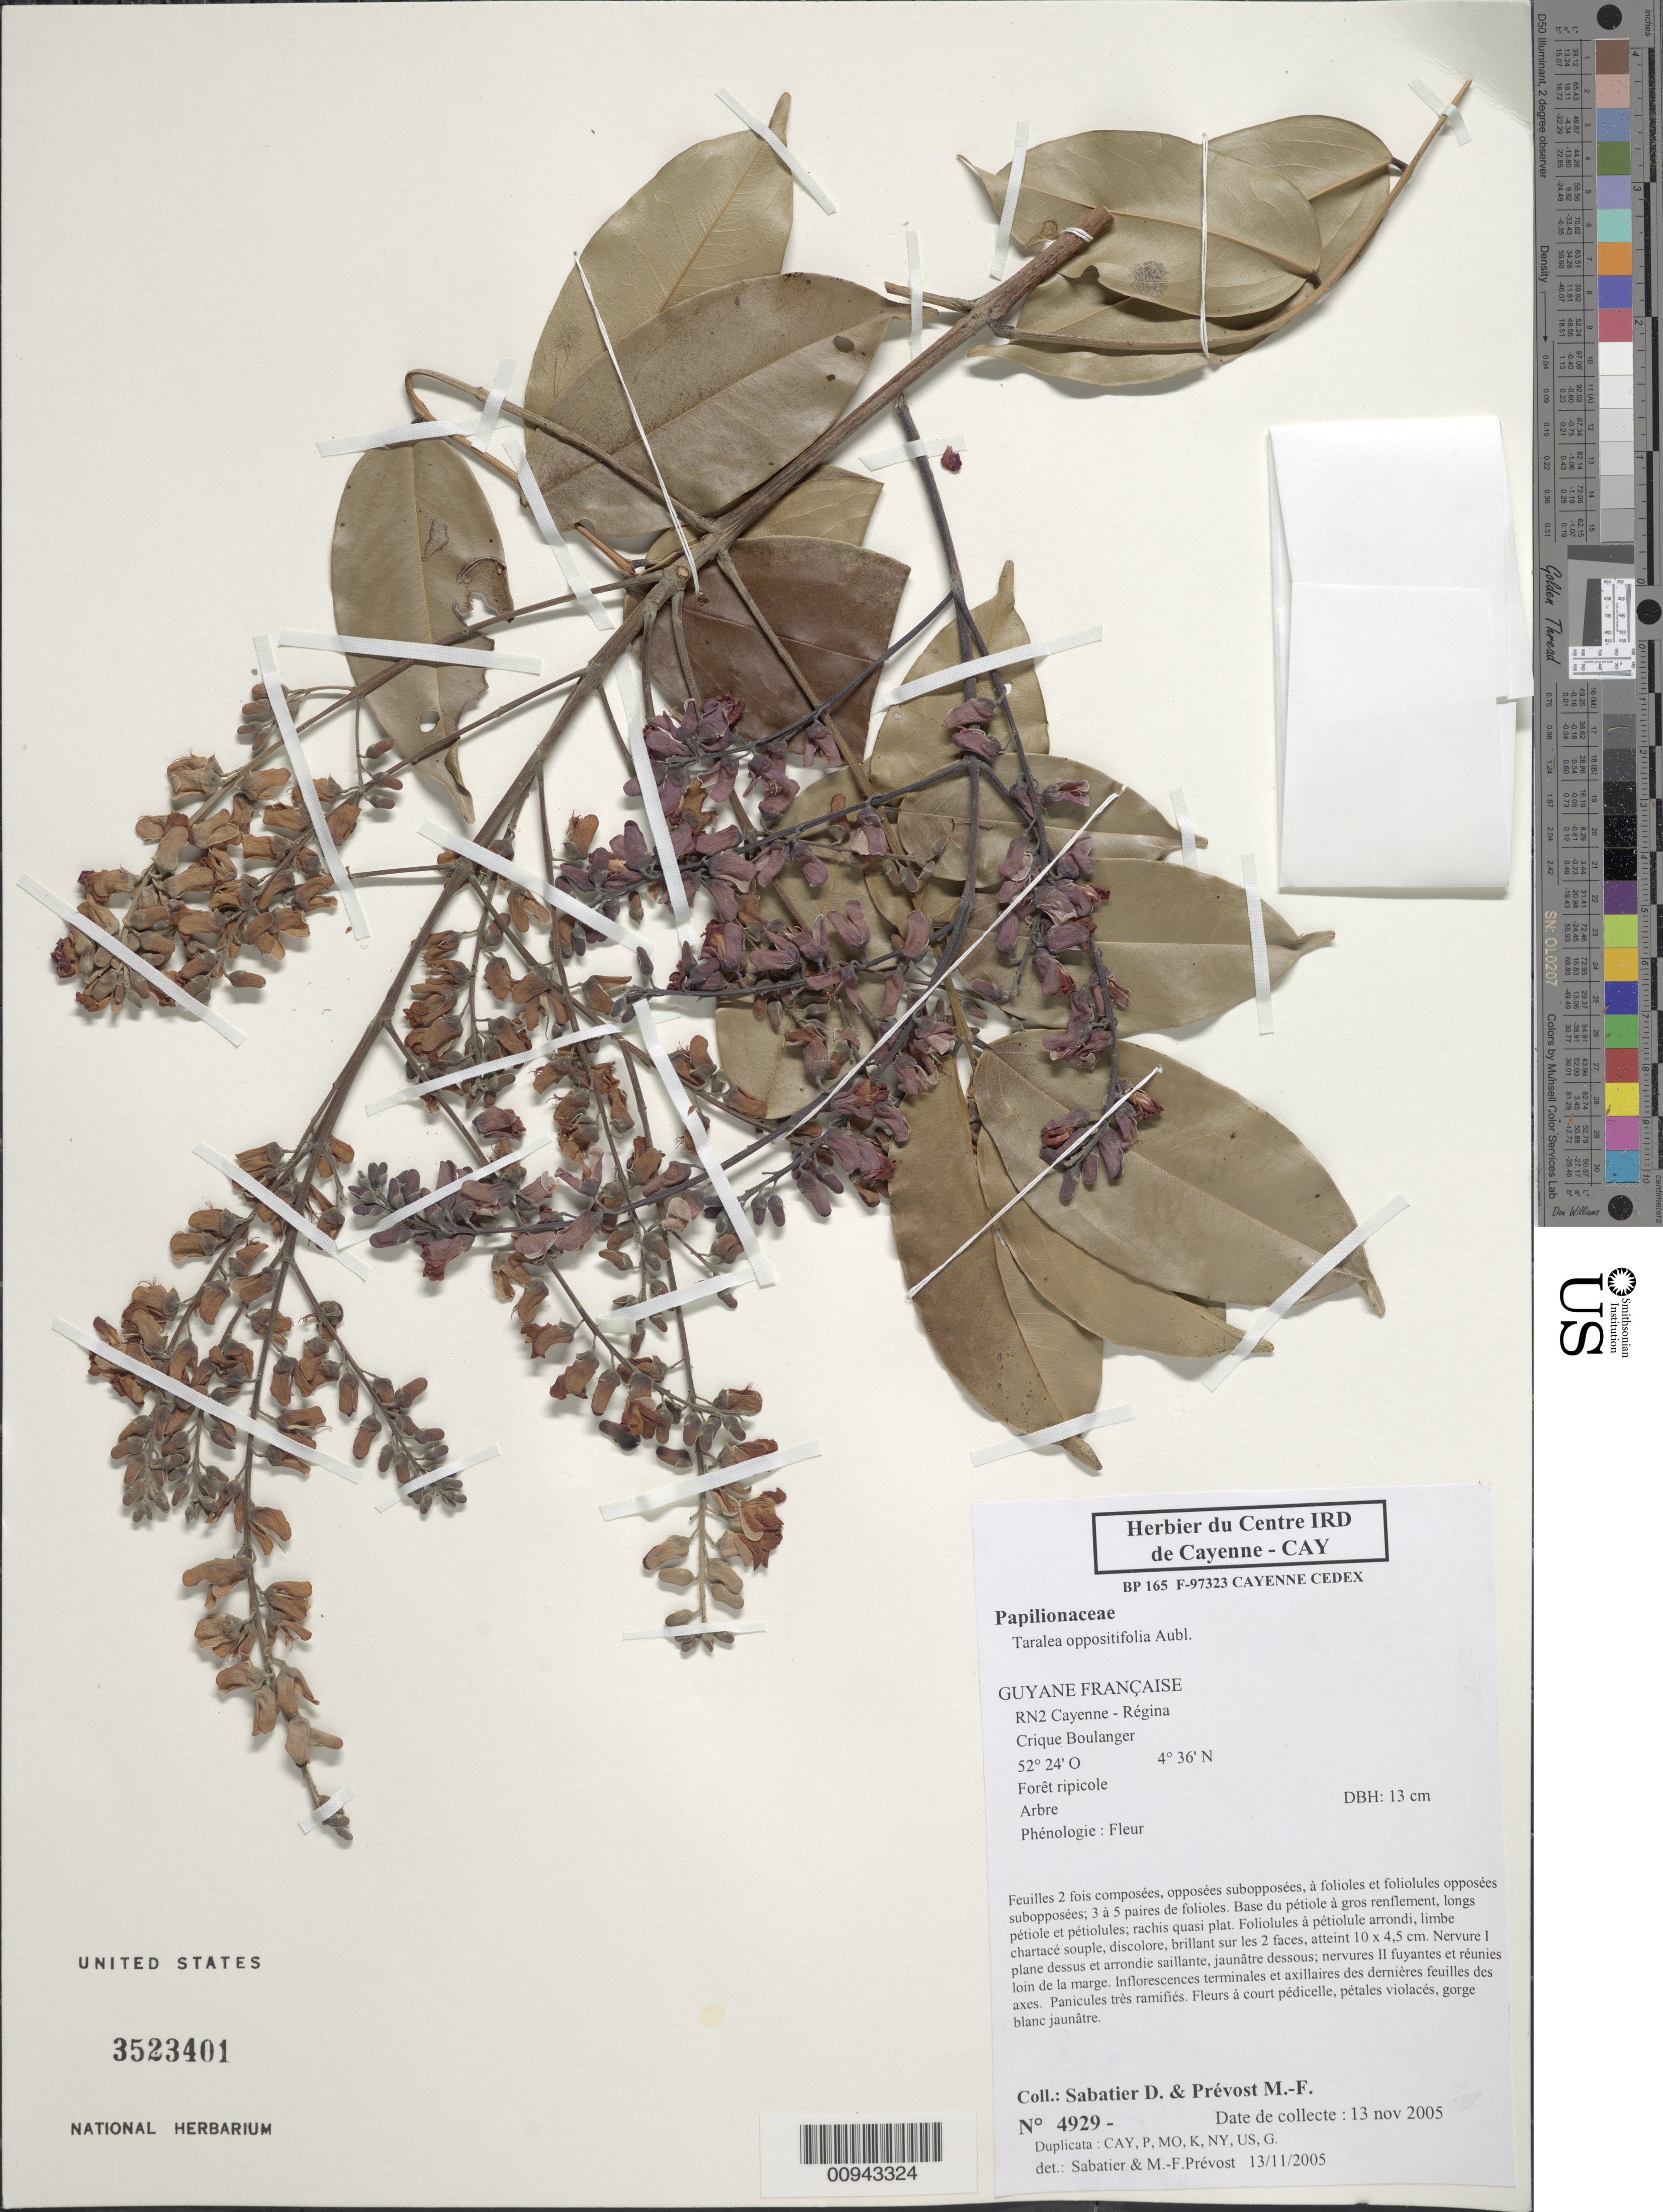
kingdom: Plantae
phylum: Tracheophyta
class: Magnoliopsida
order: Fabales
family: Fabaceae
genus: Taralea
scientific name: Taralea oppositifolia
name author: Aubl.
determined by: Prévost, M.-F.; Sabatier, D.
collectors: D. Sabatier & M.-F. Prévost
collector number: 4929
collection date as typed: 13-Nov-05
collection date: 2005-11-13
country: French Guiana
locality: RN2 Caynne - Régine. Crique Boulanger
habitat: Foret ripicole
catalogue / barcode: US 3523401